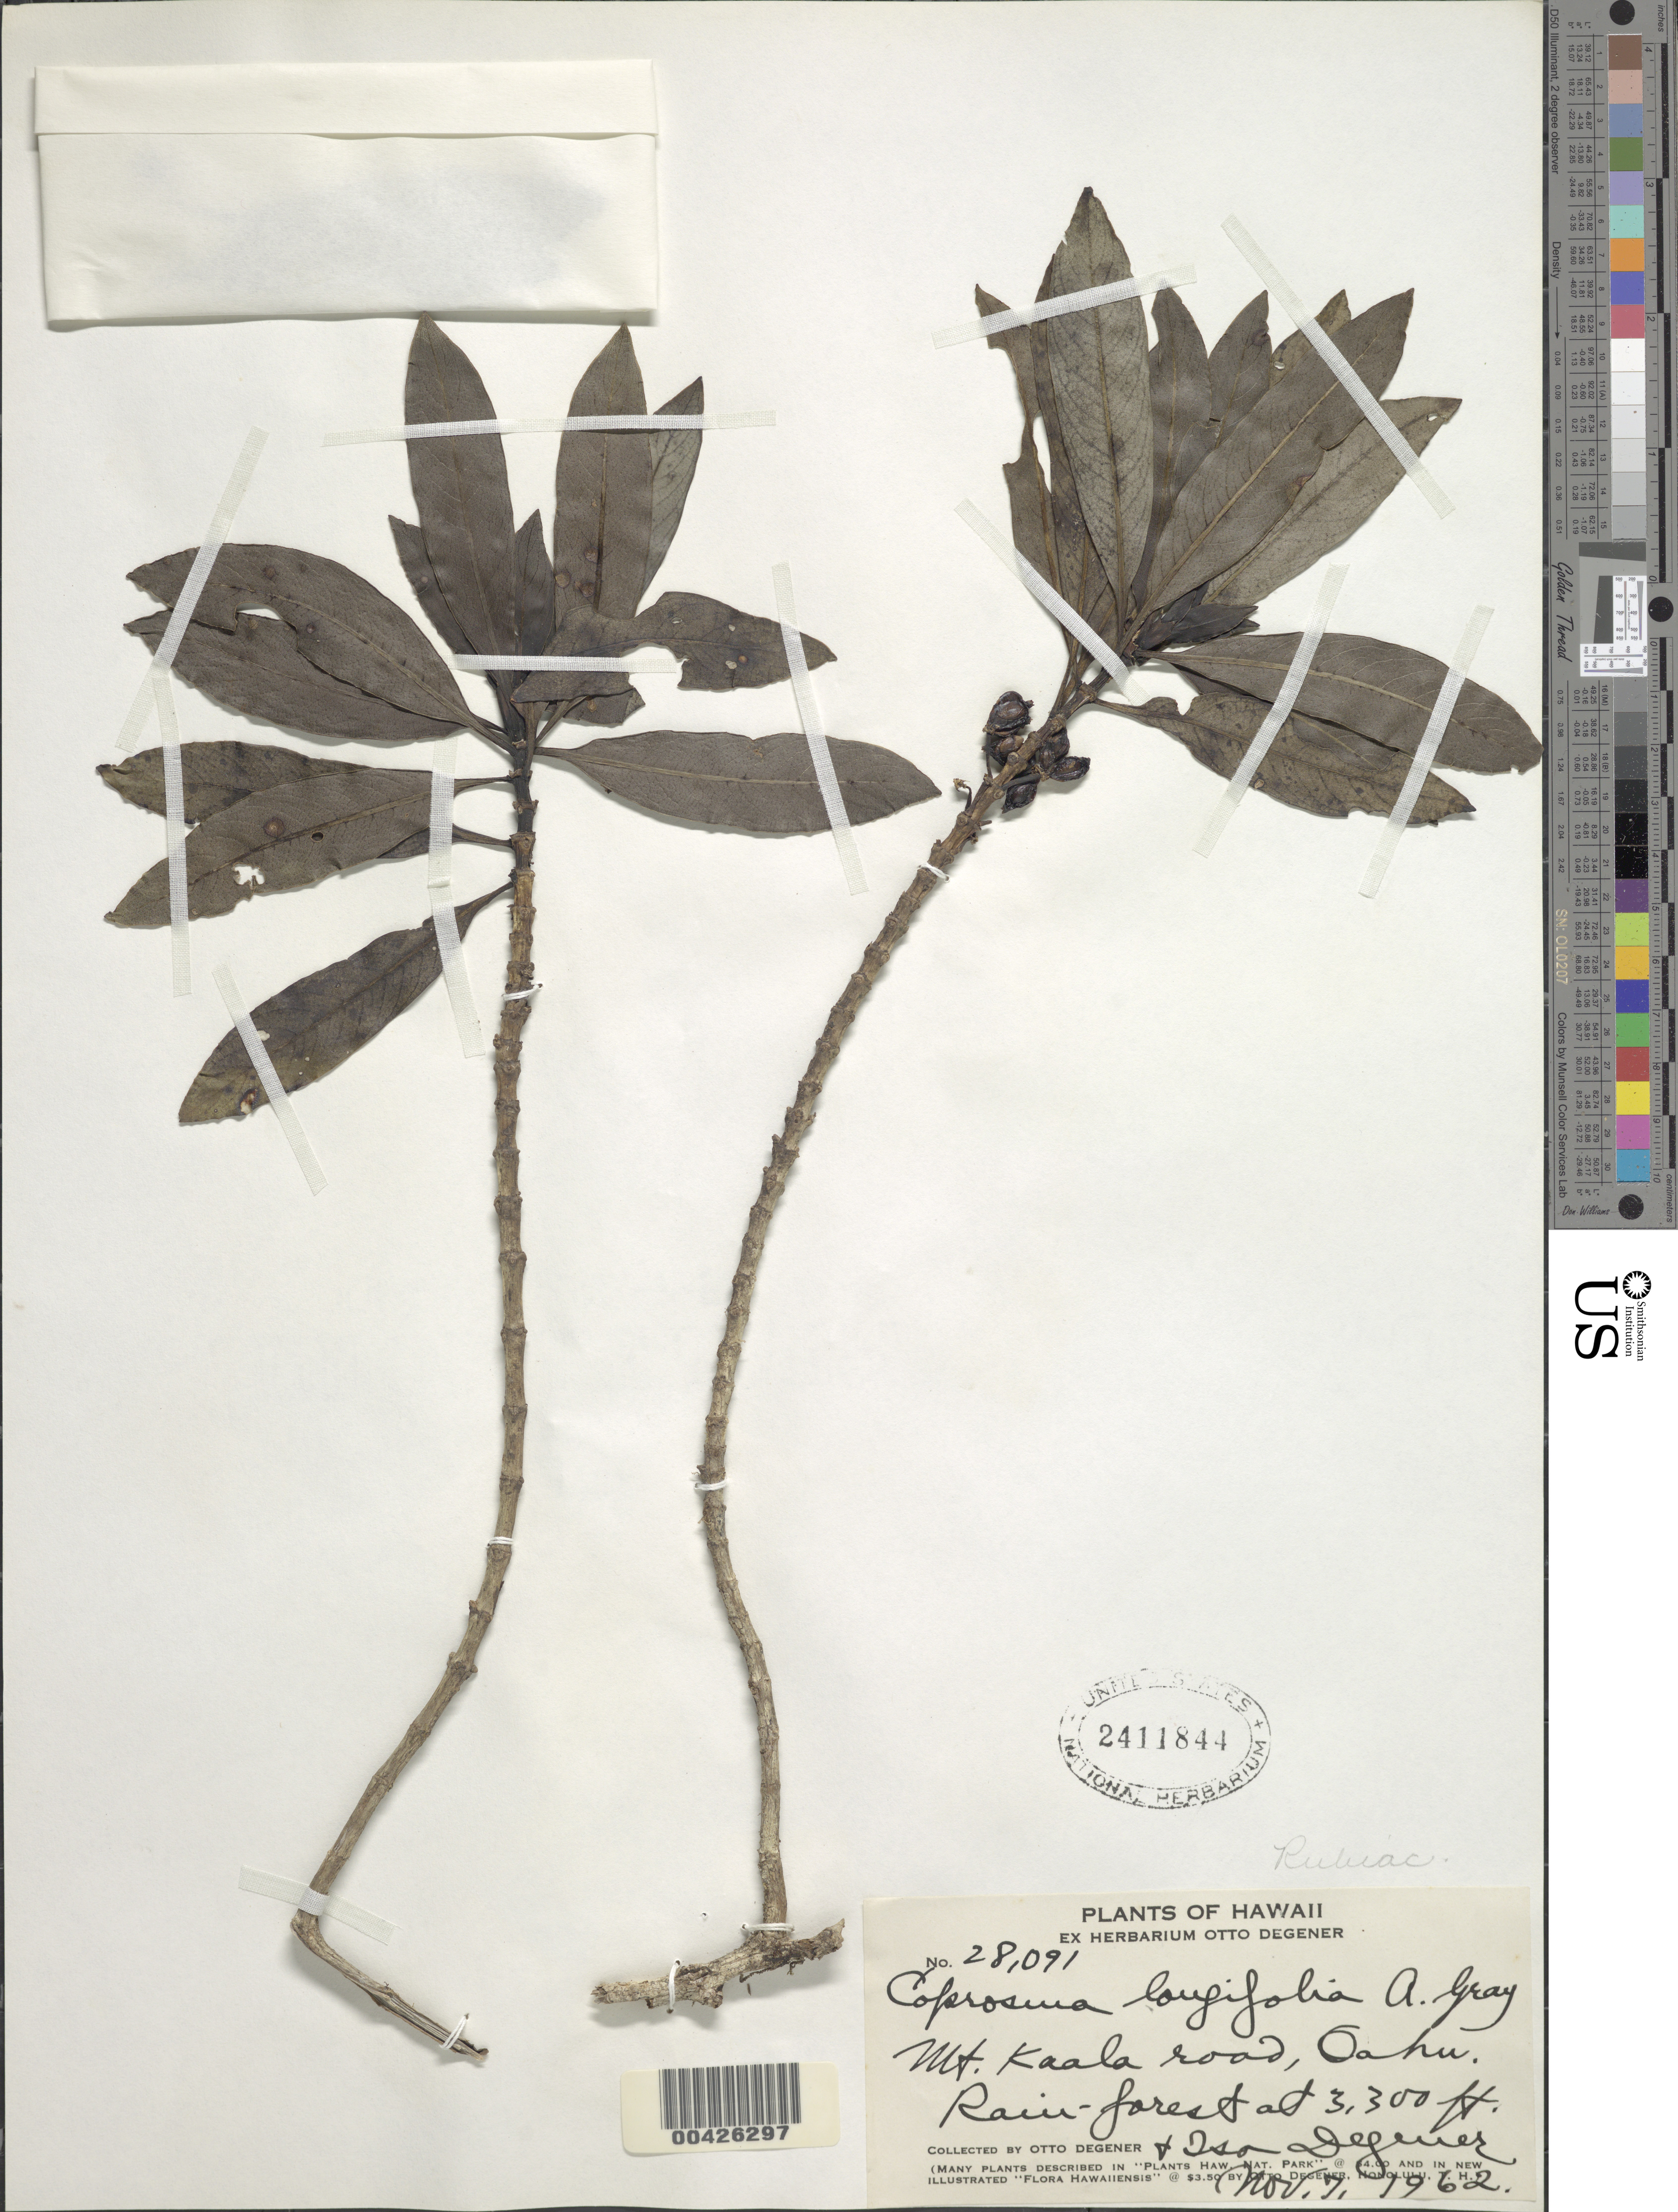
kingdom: Plantae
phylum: Tracheophyta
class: Magnoliopsida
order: Gentianales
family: Rubiaceae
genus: Coprosma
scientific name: Coprosma longifolia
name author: A. Gray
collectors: O. Degener & I. Degener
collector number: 28091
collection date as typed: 7 Nov 1962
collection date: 1962-11-07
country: United States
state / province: Hawaii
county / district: Honolulu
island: Oahu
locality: Mt. Kaala Road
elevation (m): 1006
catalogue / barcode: US 2411844